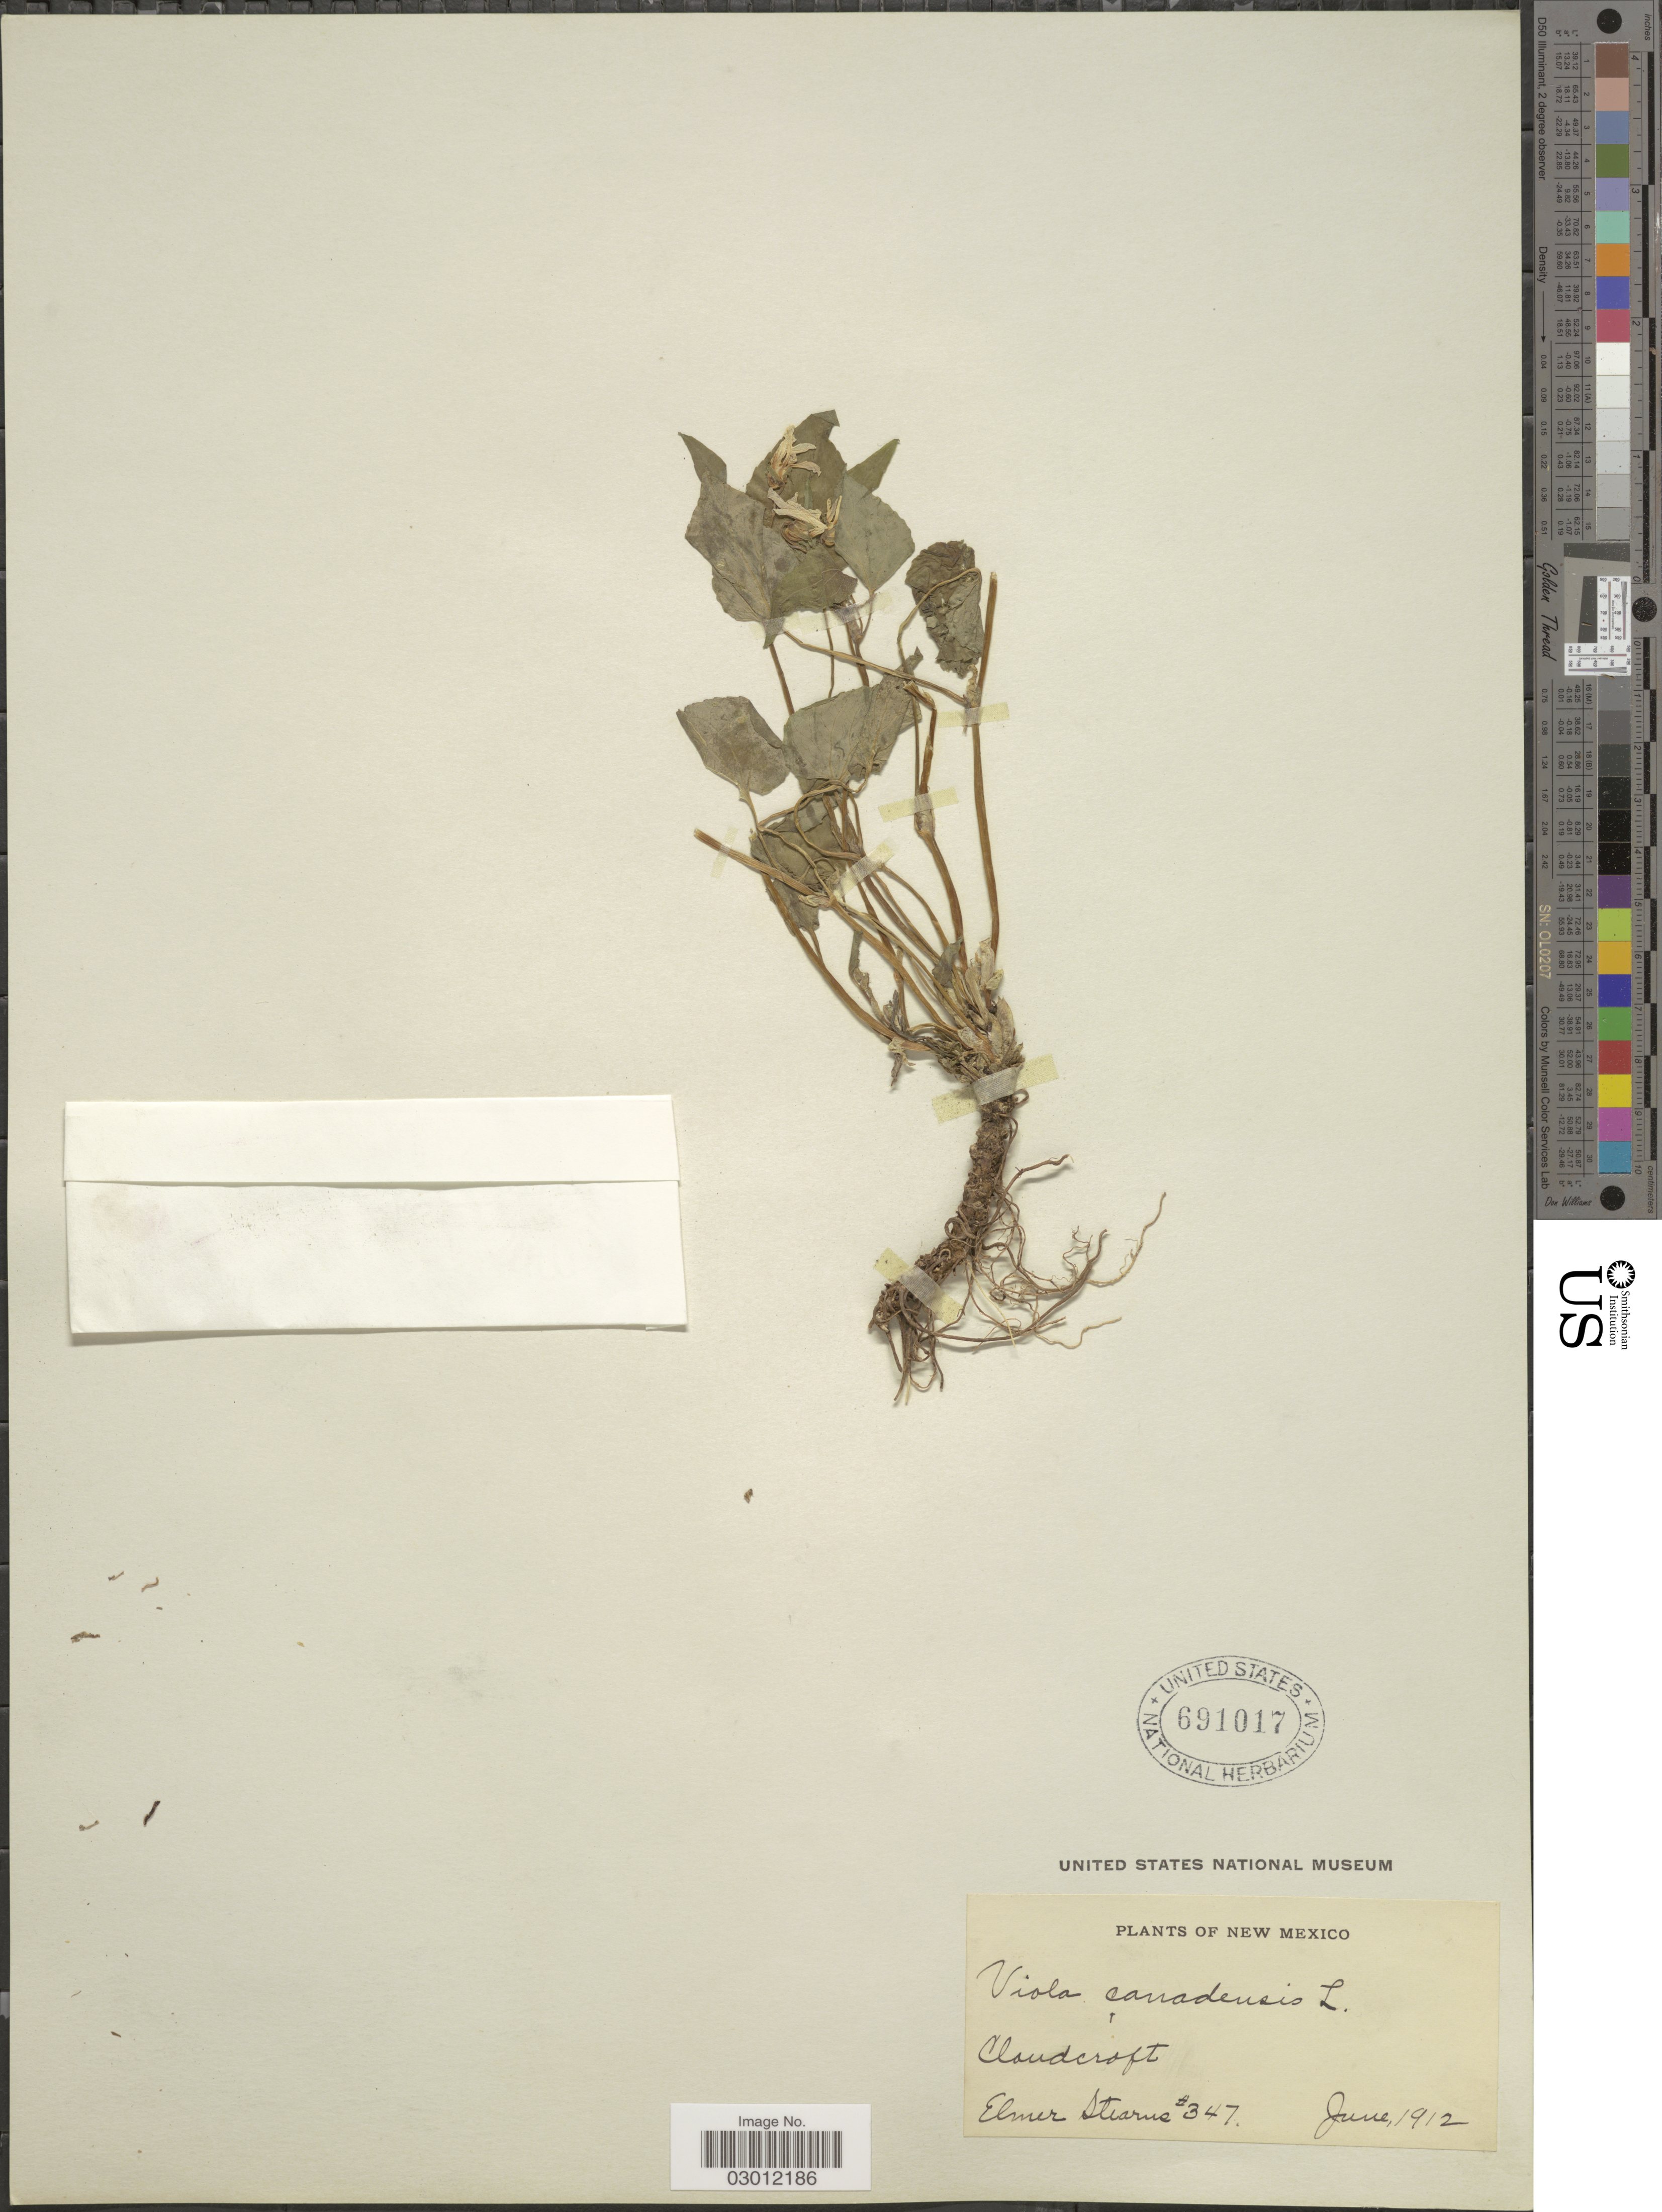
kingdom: Plantae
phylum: Tracheophyta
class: Magnoliopsida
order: Malpighiales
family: Violaceae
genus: Viola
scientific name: Viola canadensis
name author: L.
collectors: E. Stearns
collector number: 347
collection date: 1912-06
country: United States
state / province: New Mexico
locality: Cloudcroft.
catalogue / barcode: US 691017